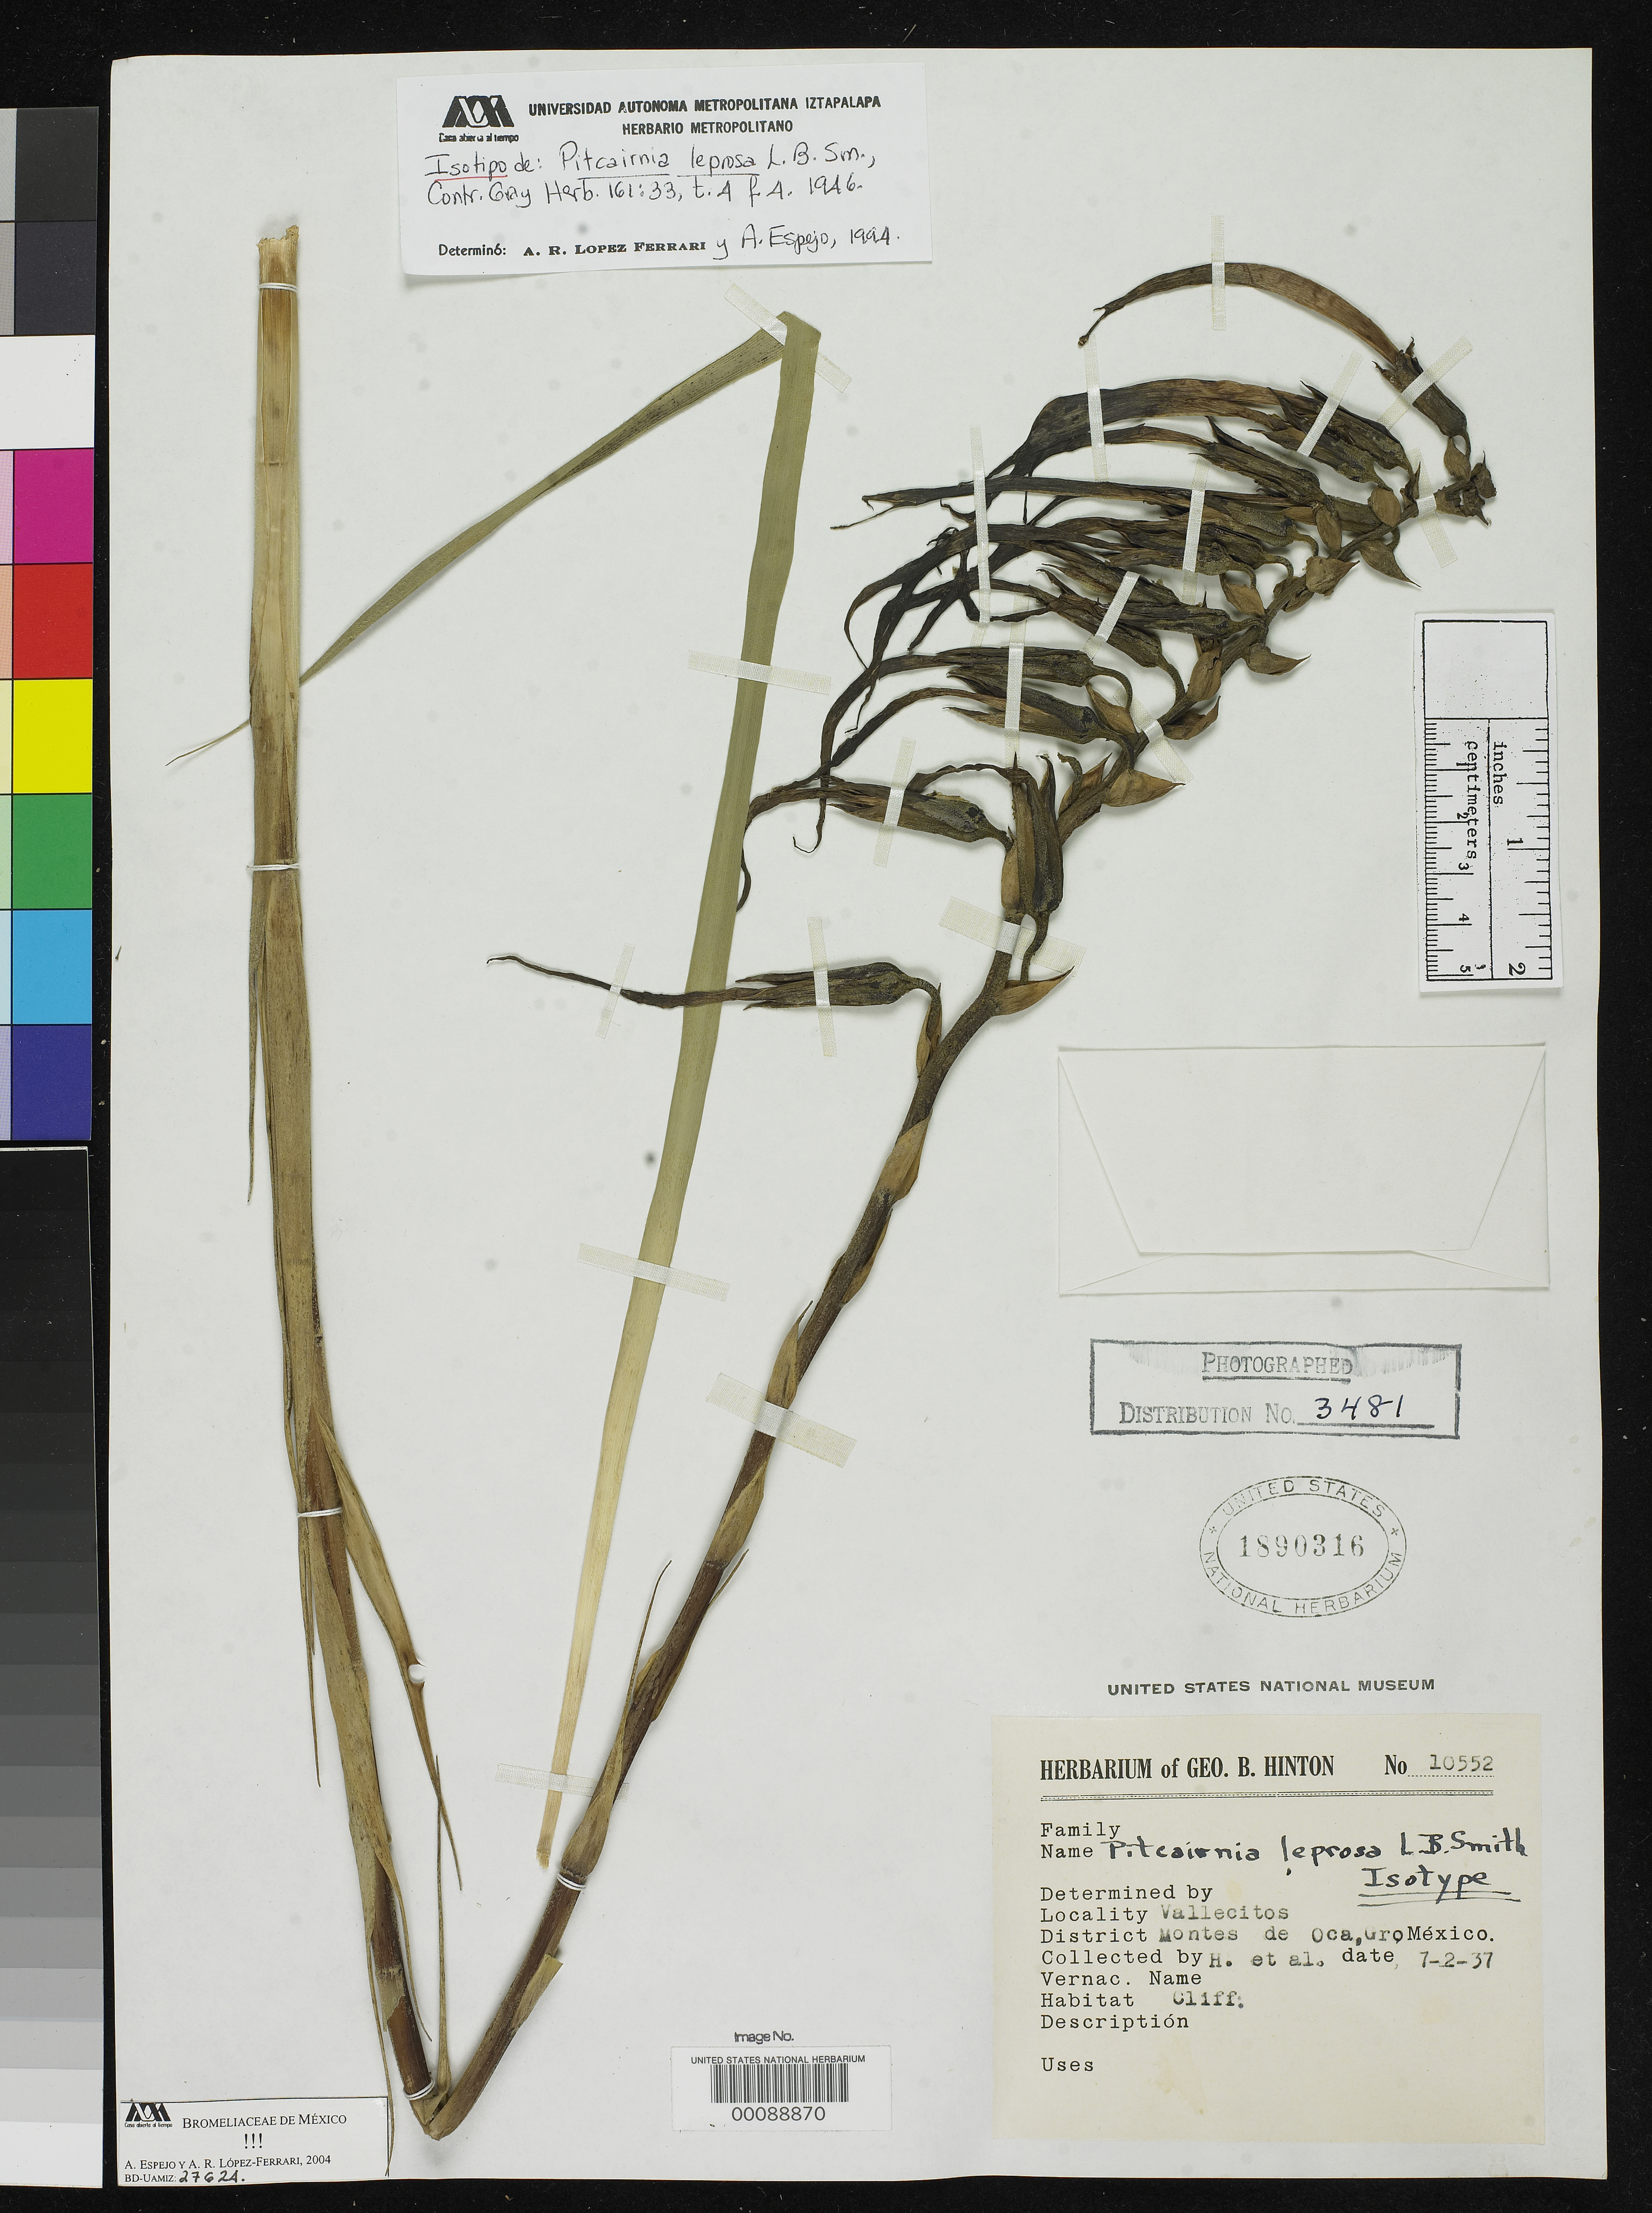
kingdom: Plantae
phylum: Tracheophyta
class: Liliopsida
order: Poales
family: Bromeliaceae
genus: Pitcairnia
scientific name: Pitcairnia leprosa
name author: L.B. Sm.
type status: Isotype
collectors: G. B. Hinton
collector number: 10552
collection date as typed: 1937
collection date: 1937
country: Mexico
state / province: Guerrero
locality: Montes de Oca.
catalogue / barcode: US 1890316